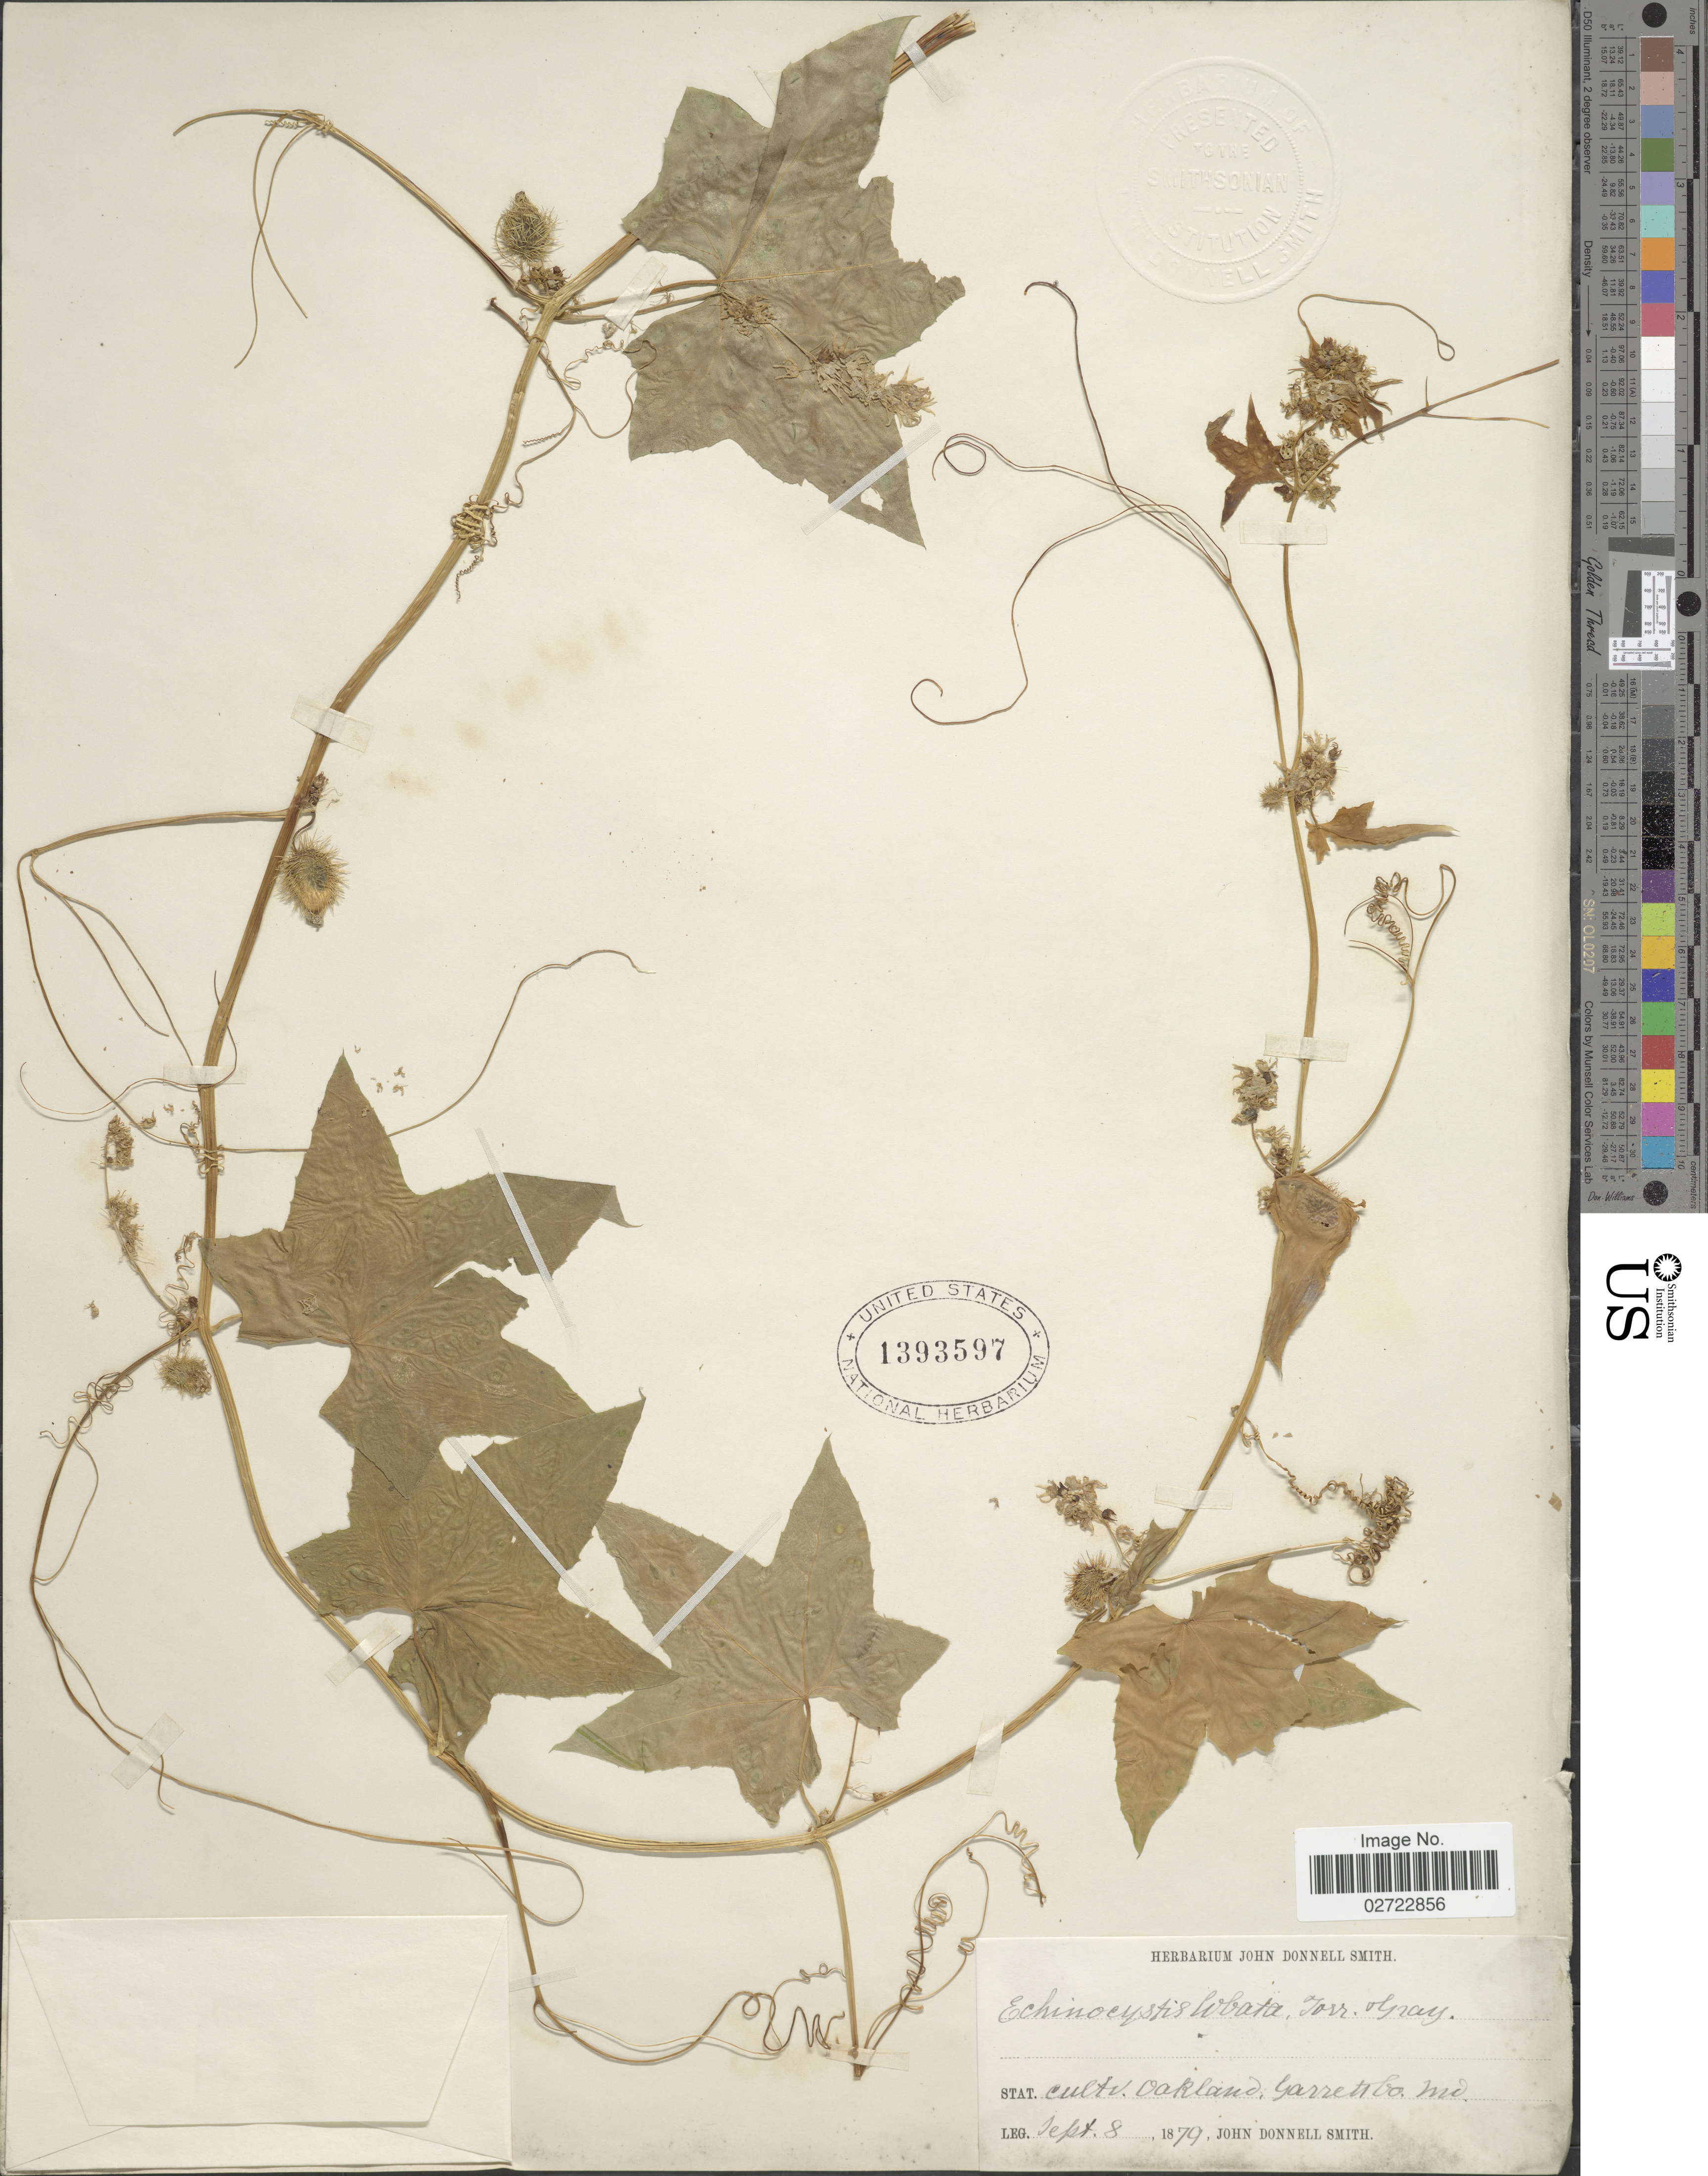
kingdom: Plantae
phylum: Tracheophyta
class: Magnoliopsida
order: Cucurbitales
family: Cucurbitaceae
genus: Echinocystis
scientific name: Echinocystis lobata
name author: (Michx.) Torr. & A. Gray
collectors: J. Donnell Smith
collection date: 1879-09-08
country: United States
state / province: Maryland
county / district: Garrett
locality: Cult. Oakland, Garrett Co.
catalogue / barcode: US 1393597